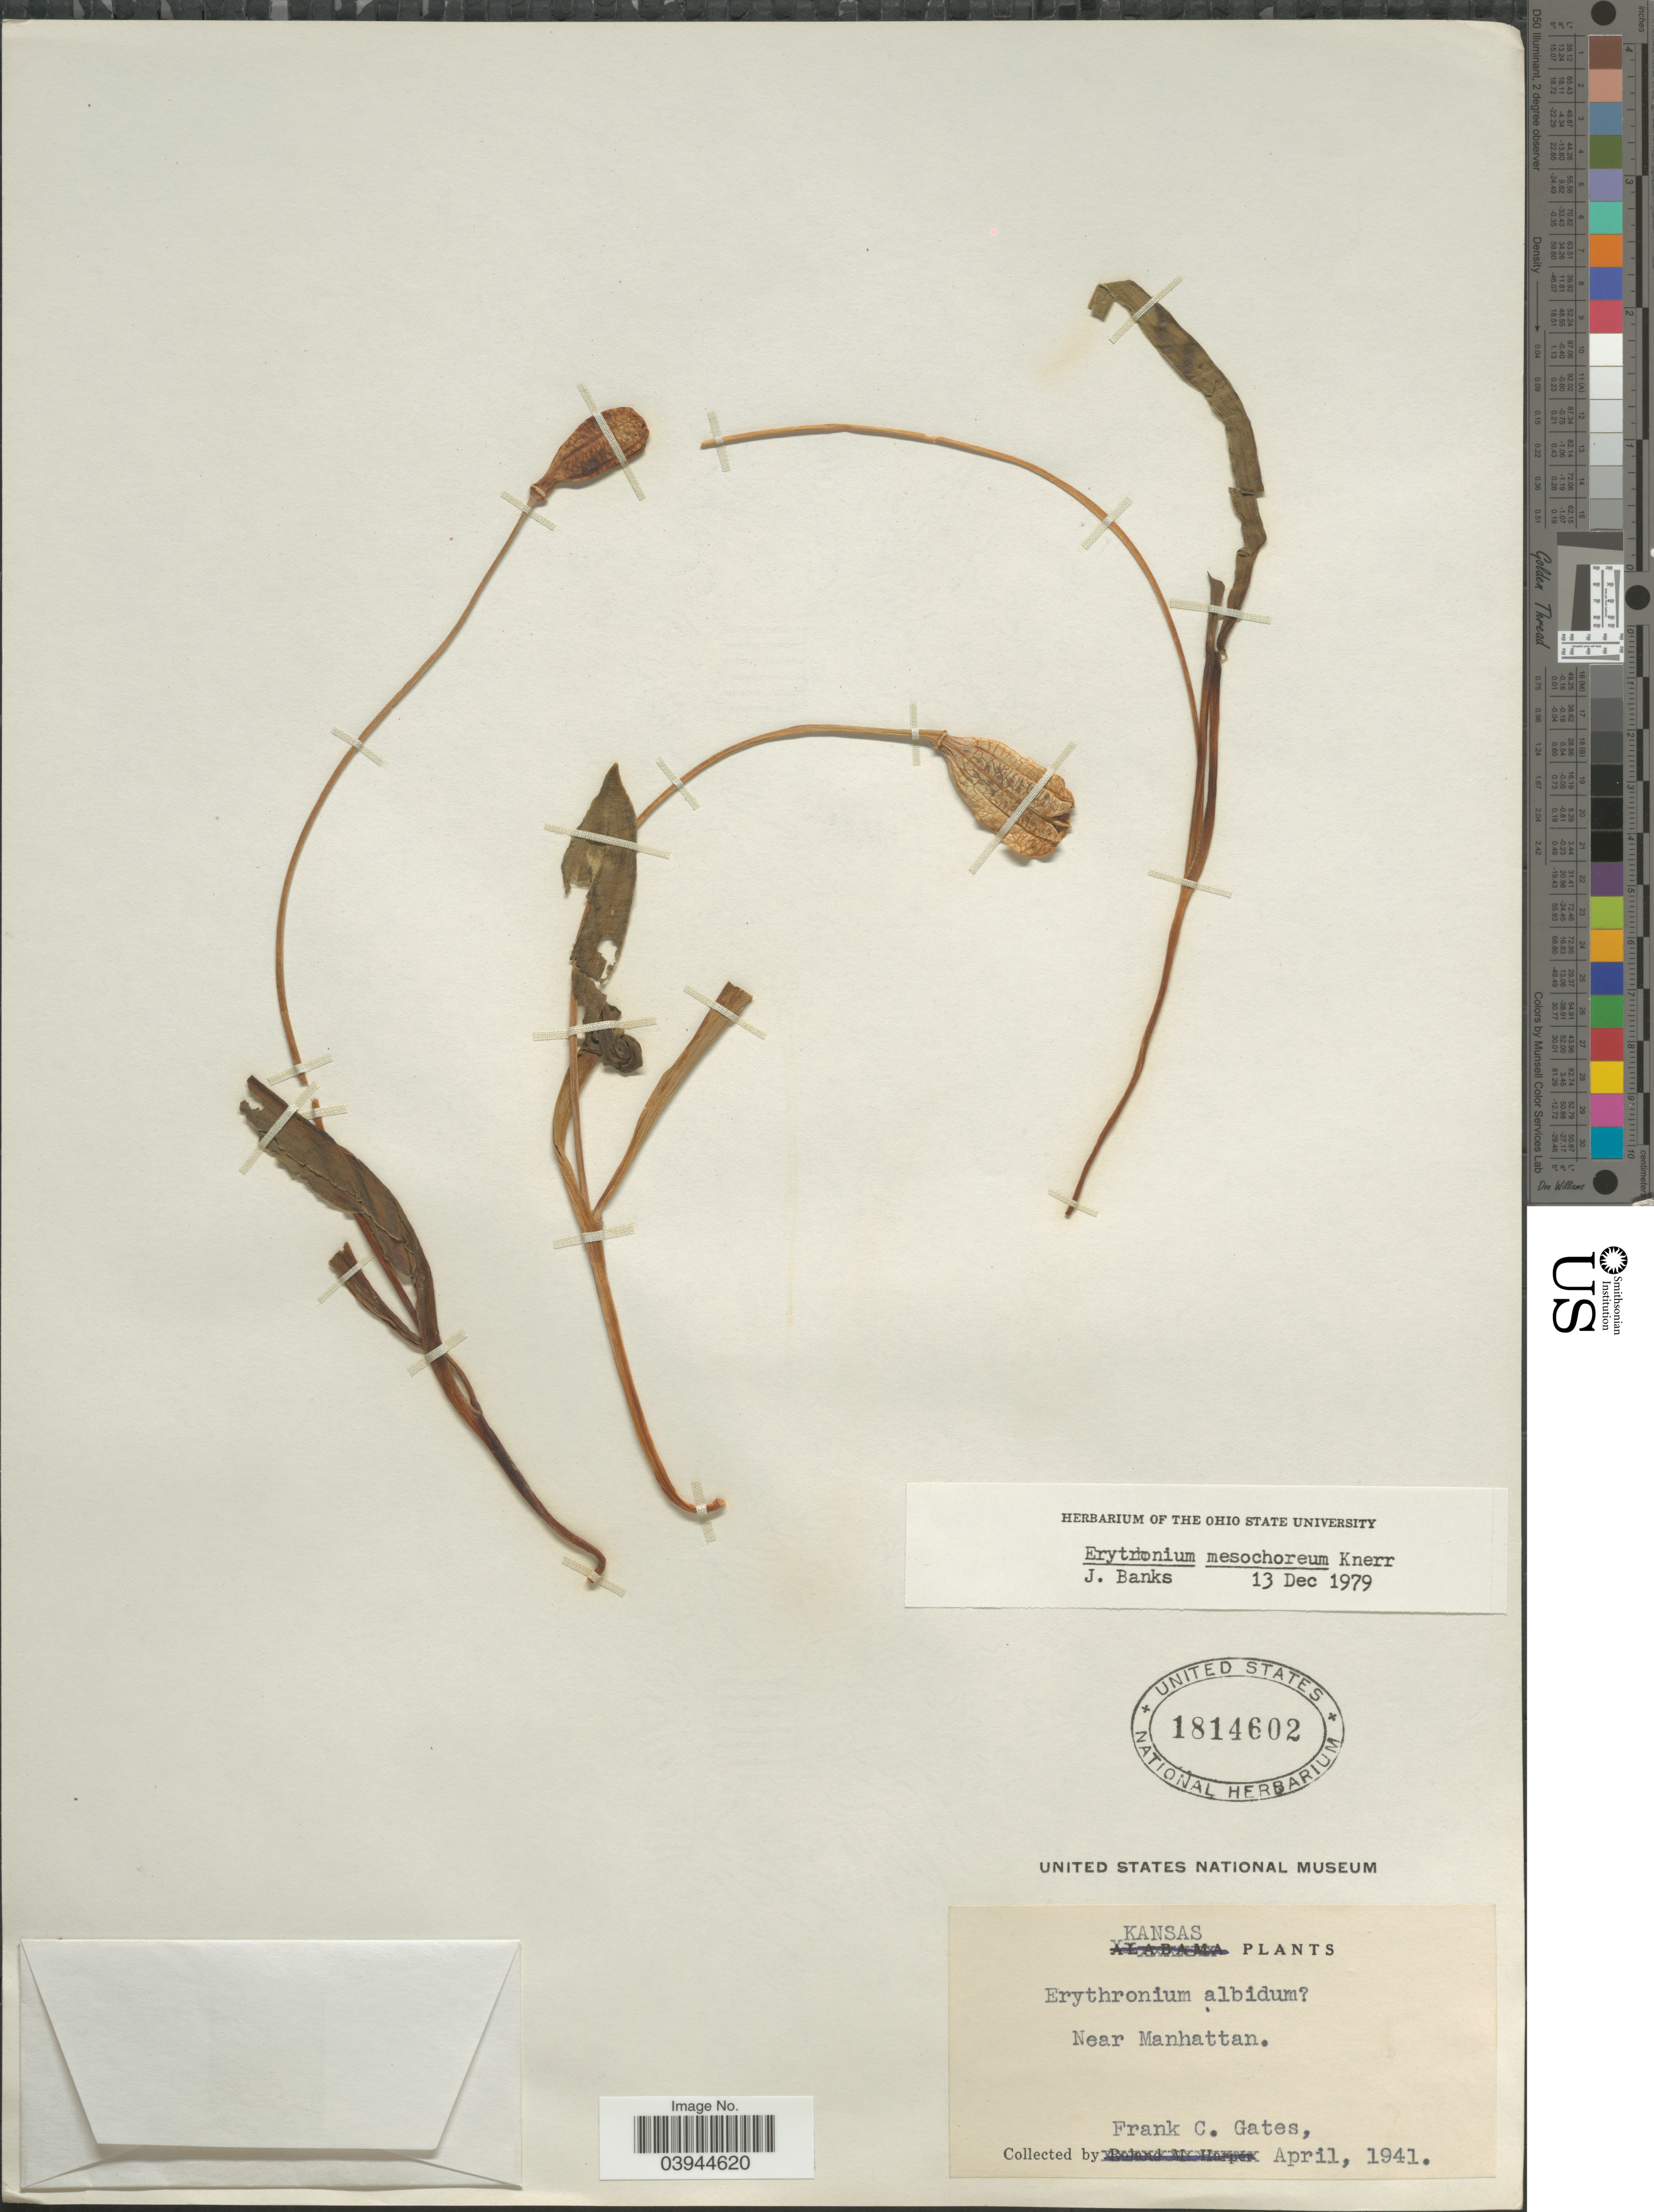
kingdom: Plantae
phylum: Tracheophyta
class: Liliopsida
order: Liliales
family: Liliaceae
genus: Erythronium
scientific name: Erythronium mesochoreum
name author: Knerr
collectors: F. C. Gates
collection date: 1941-04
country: United States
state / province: Kansas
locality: Near Manhattan.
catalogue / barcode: US 1814602